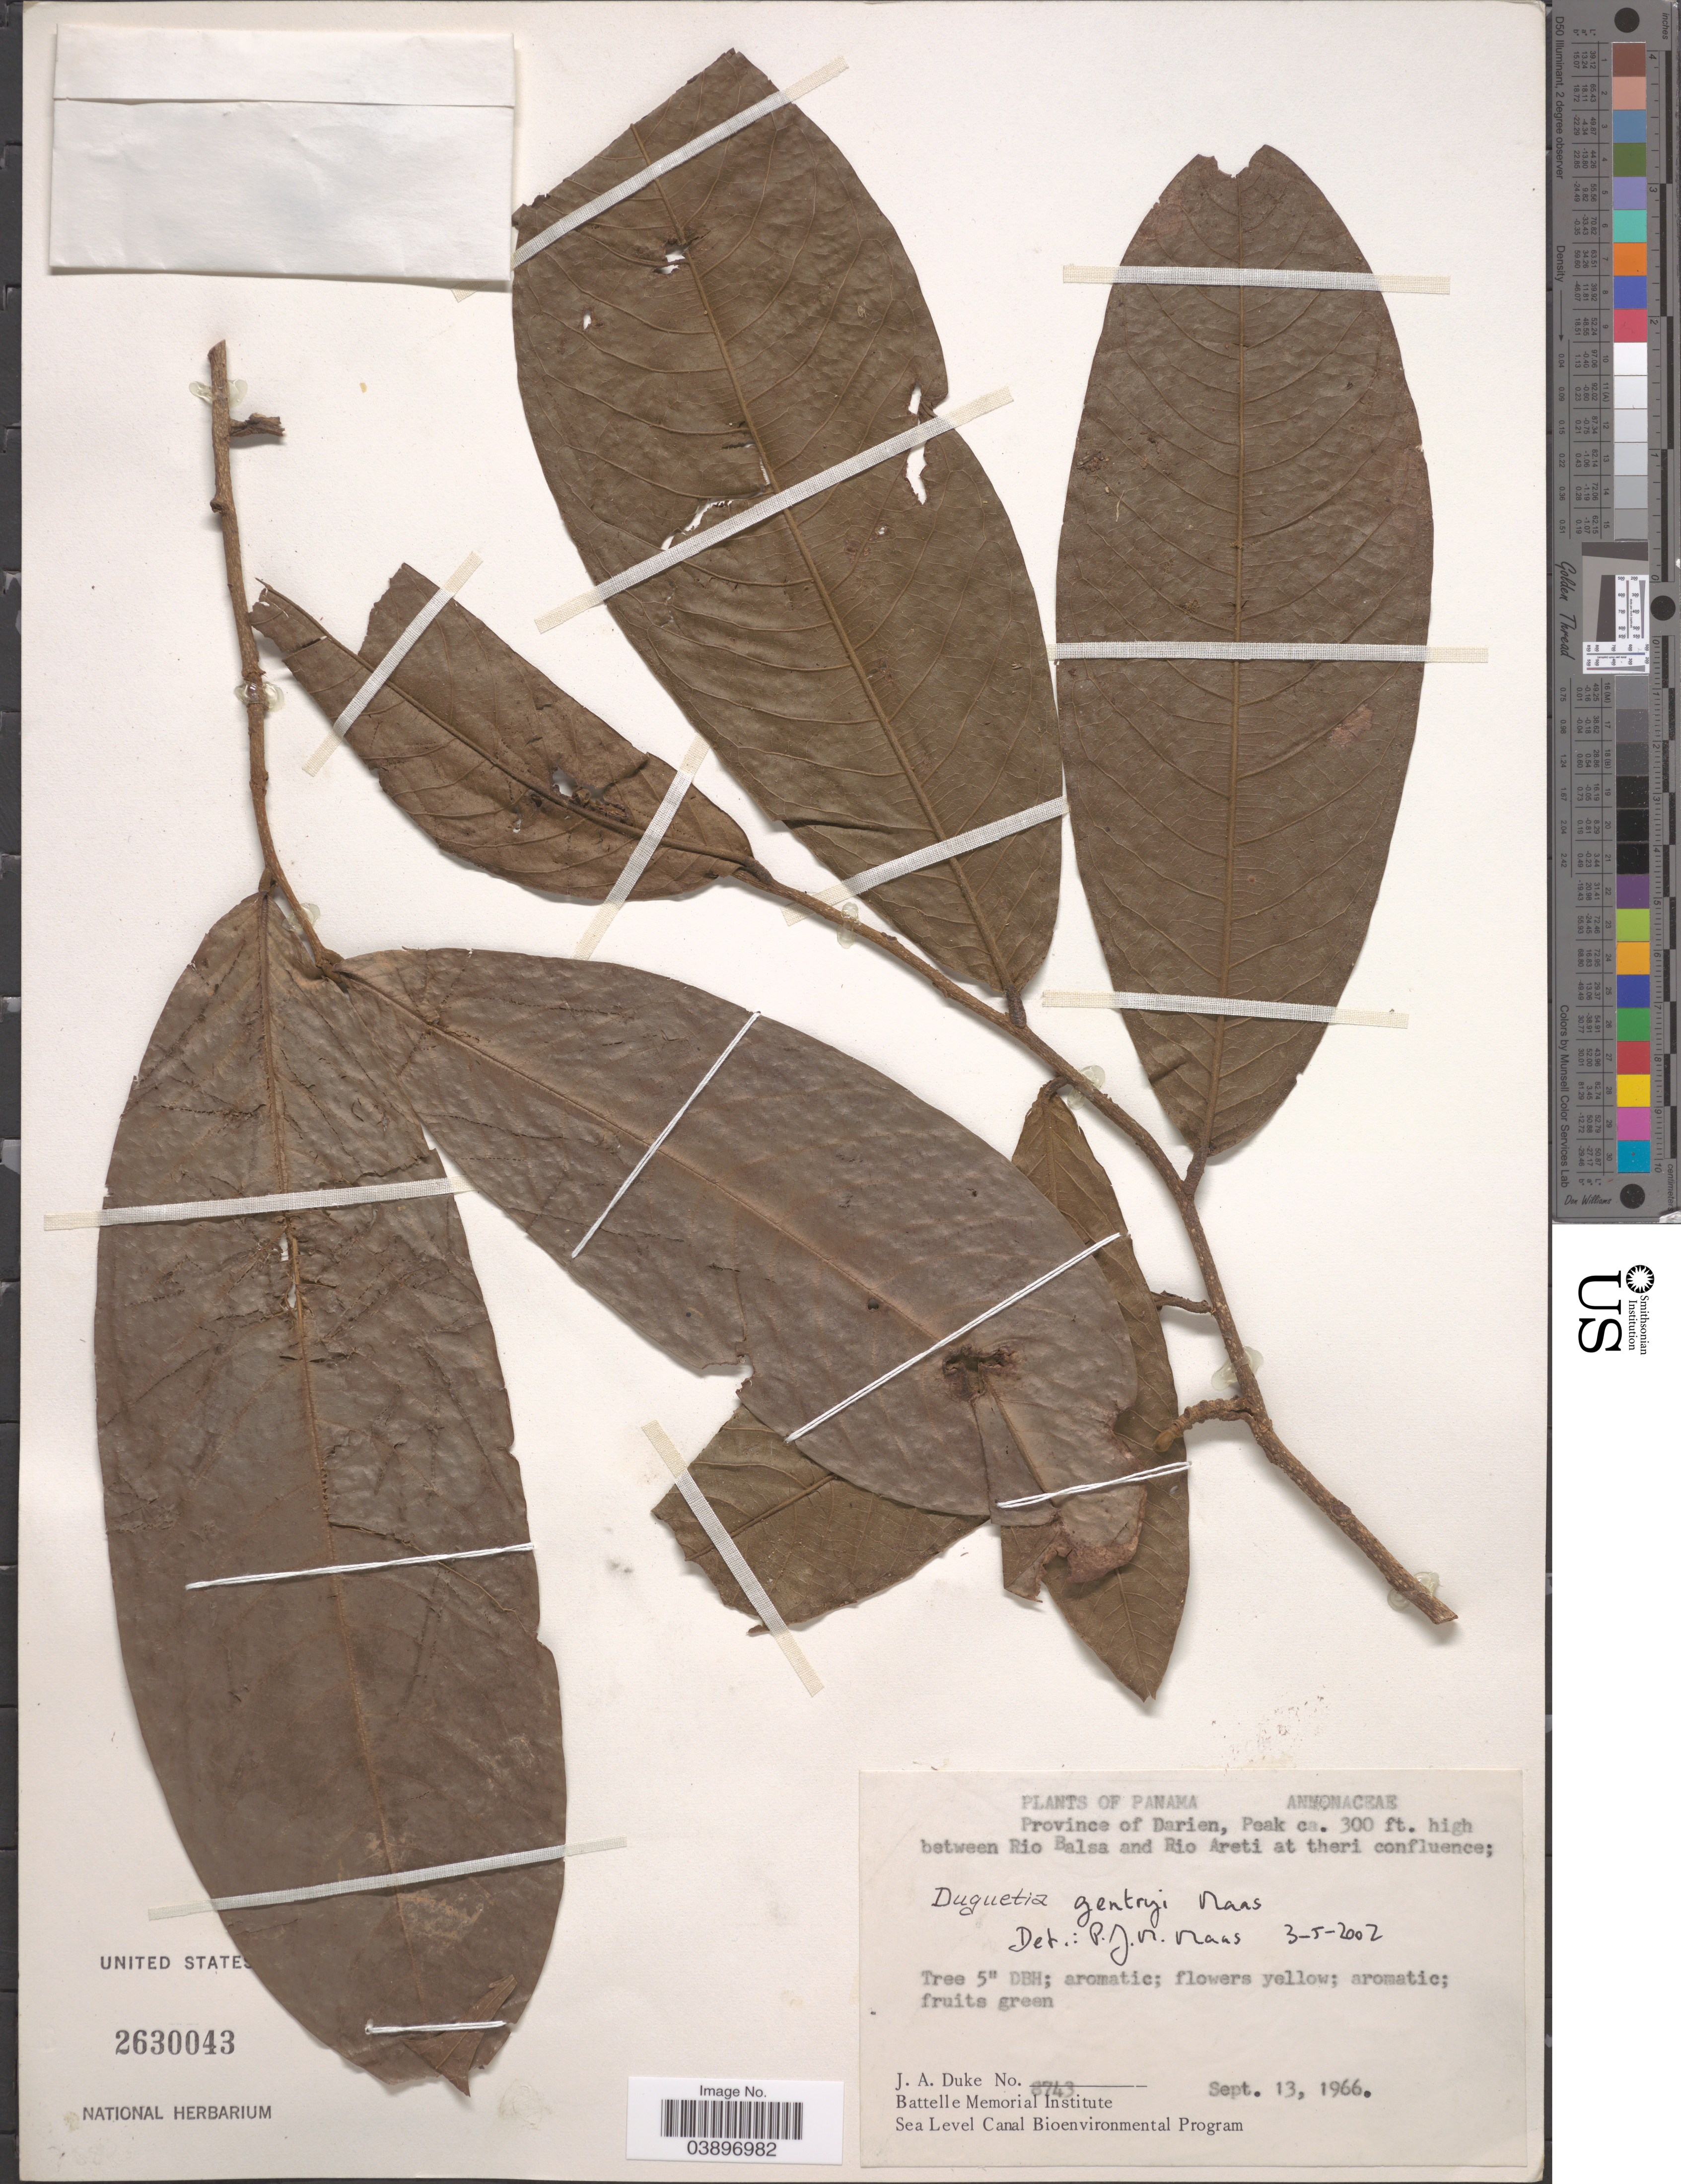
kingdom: Plantae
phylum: Tracheophyta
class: Magnoliopsida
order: Magnoliales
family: Annonaceae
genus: Duguetia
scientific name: Duguetia gentryi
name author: Maas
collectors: J. A. Duke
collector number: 8743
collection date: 1966-09-13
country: Panama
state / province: Darien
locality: Peak between Rio Balsa and Rio Areti at theri confluence.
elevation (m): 91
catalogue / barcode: US 2630043